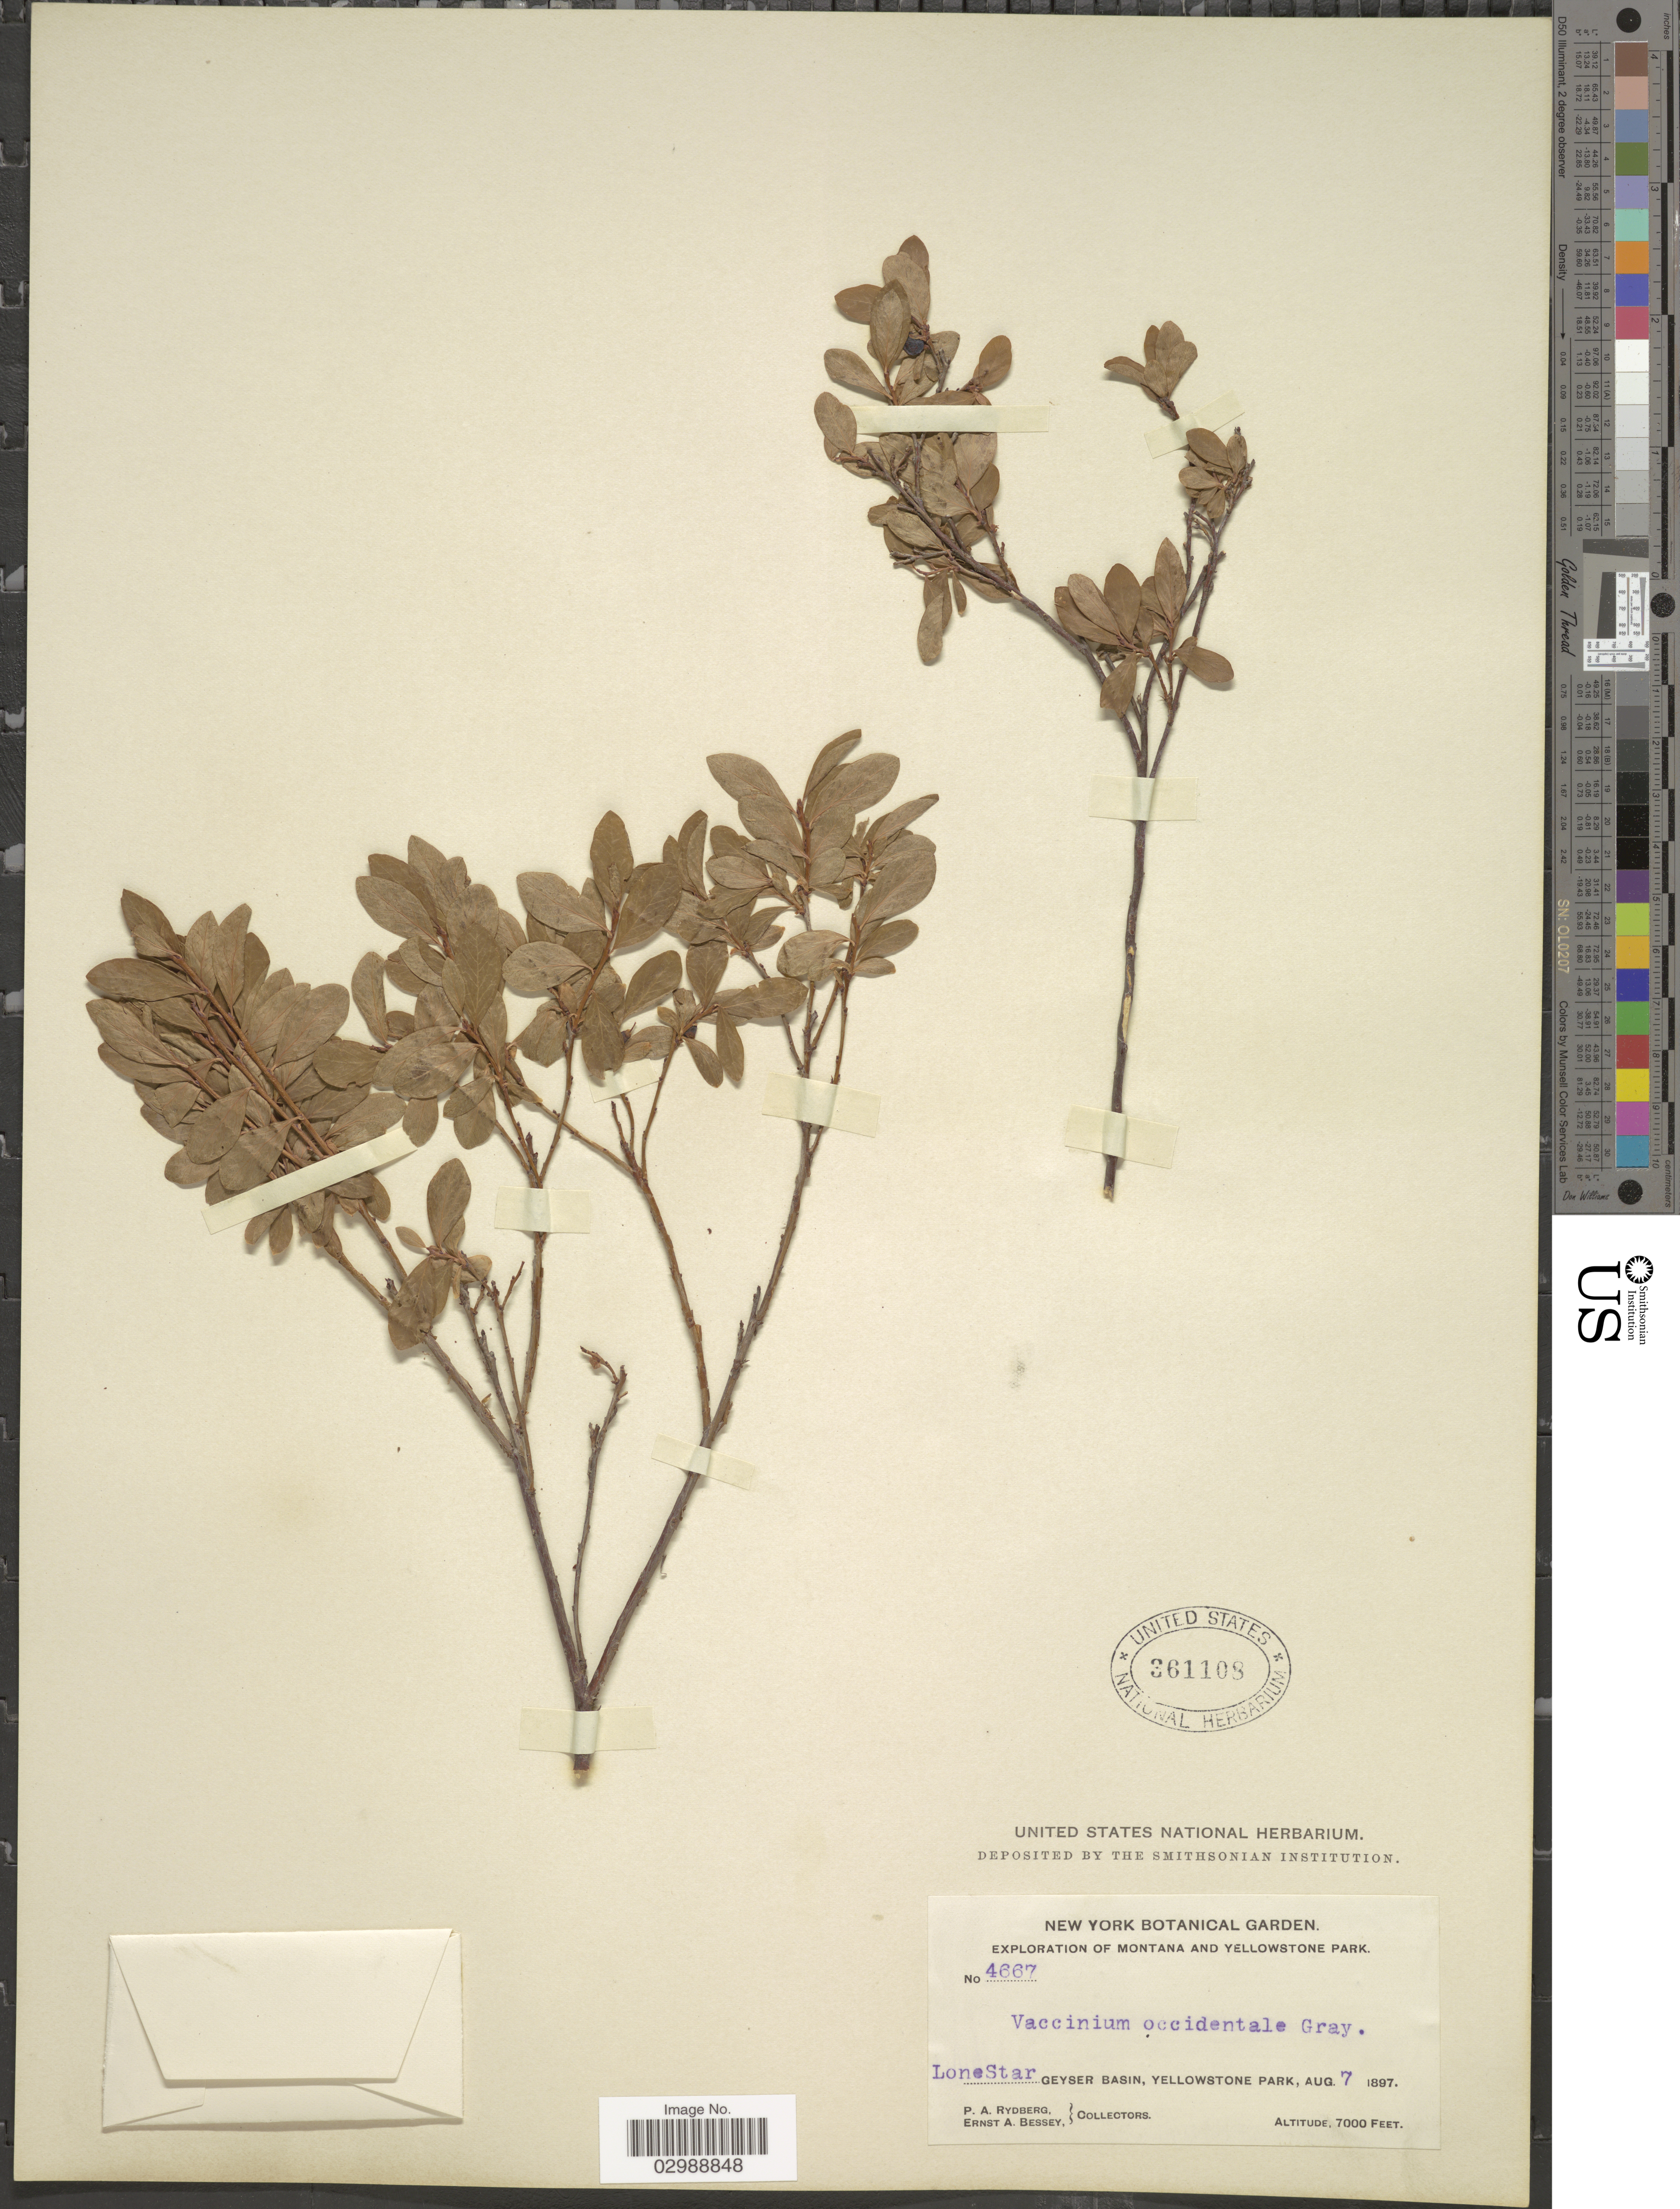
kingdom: Plantae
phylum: Tracheophyta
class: Magnoliopsida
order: Ericales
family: Ericaceae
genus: Vaccinium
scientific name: Vaccinium occidentale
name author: A. Gray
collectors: P. A. Rydberg & E. A. Bessey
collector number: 4667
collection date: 1897-08-07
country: United States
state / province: Montana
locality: Yellowstone Park. Lone Star Geyser Basin.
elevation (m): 2134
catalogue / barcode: US 361108